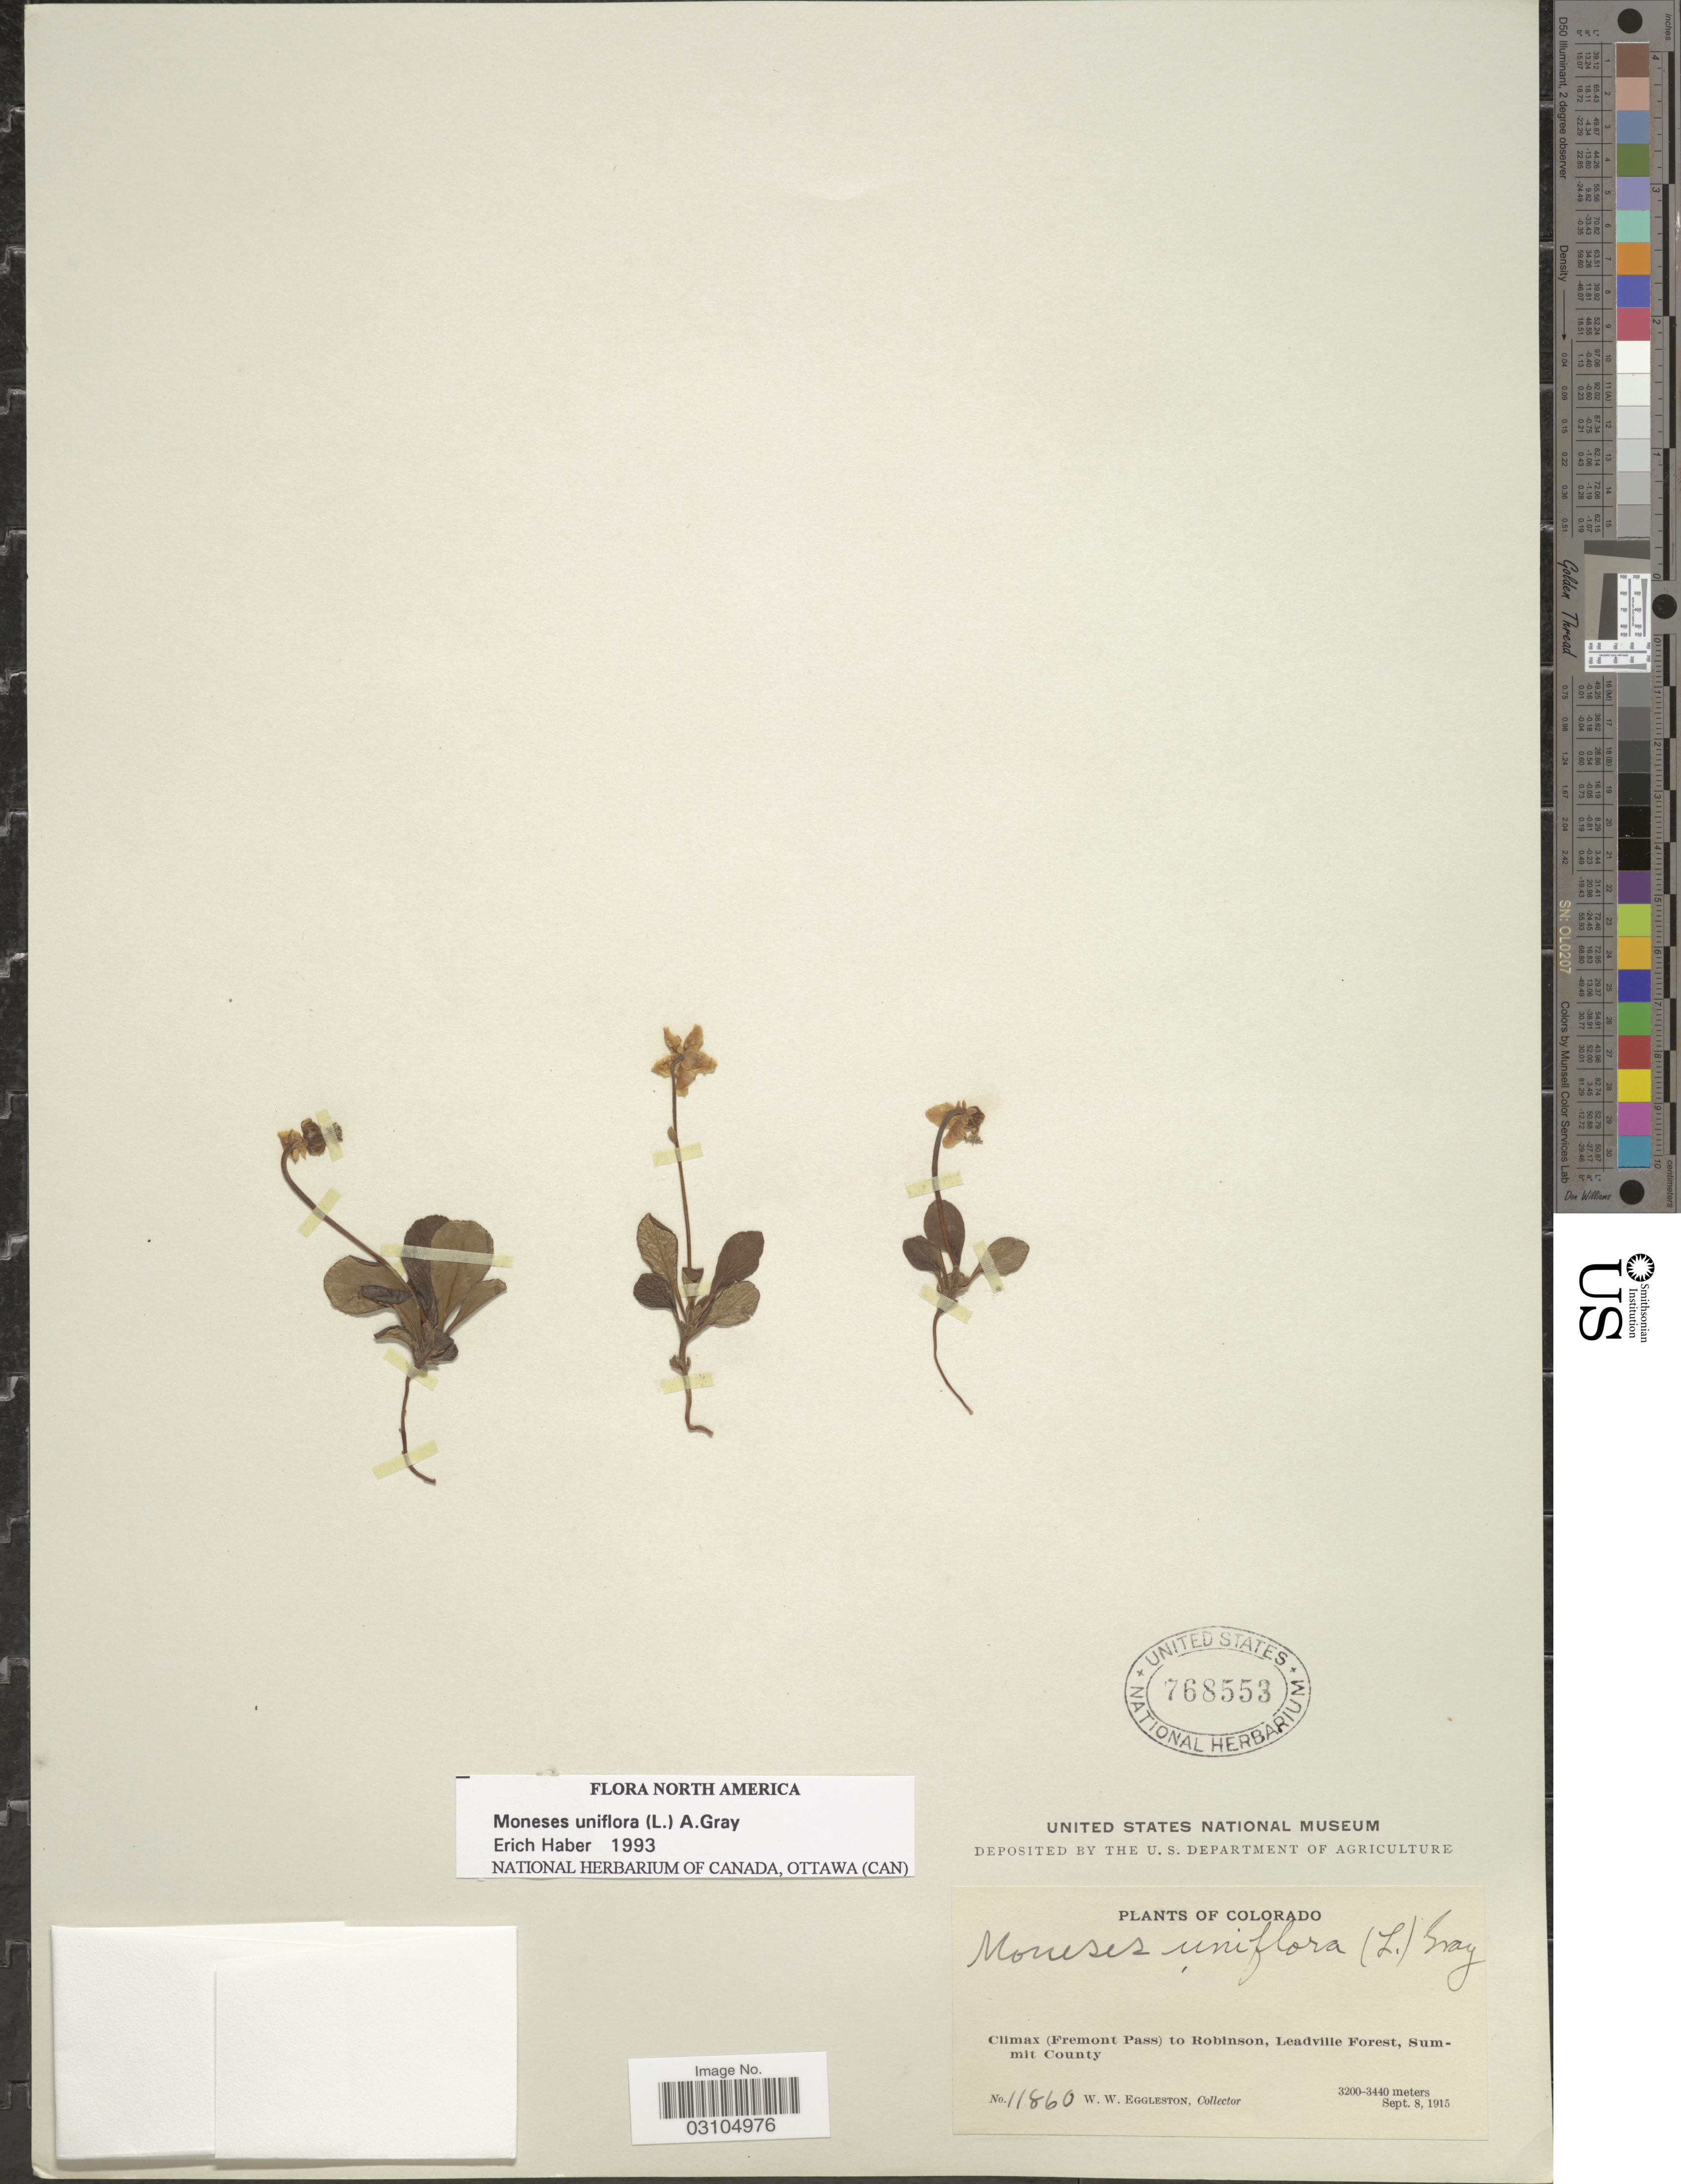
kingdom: Plantae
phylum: Tracheophyta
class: Magnoliopsida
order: Ericales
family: Ericaceae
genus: Moneses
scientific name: Moneses uniflora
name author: (L.) A. Gray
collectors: W. W. Eggleston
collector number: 11860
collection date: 1915-09-08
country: United States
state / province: Colorado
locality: Climax (Fremont Pass) to Robinson, Leadville Forest, Summit County.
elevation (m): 3200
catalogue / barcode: US 768553